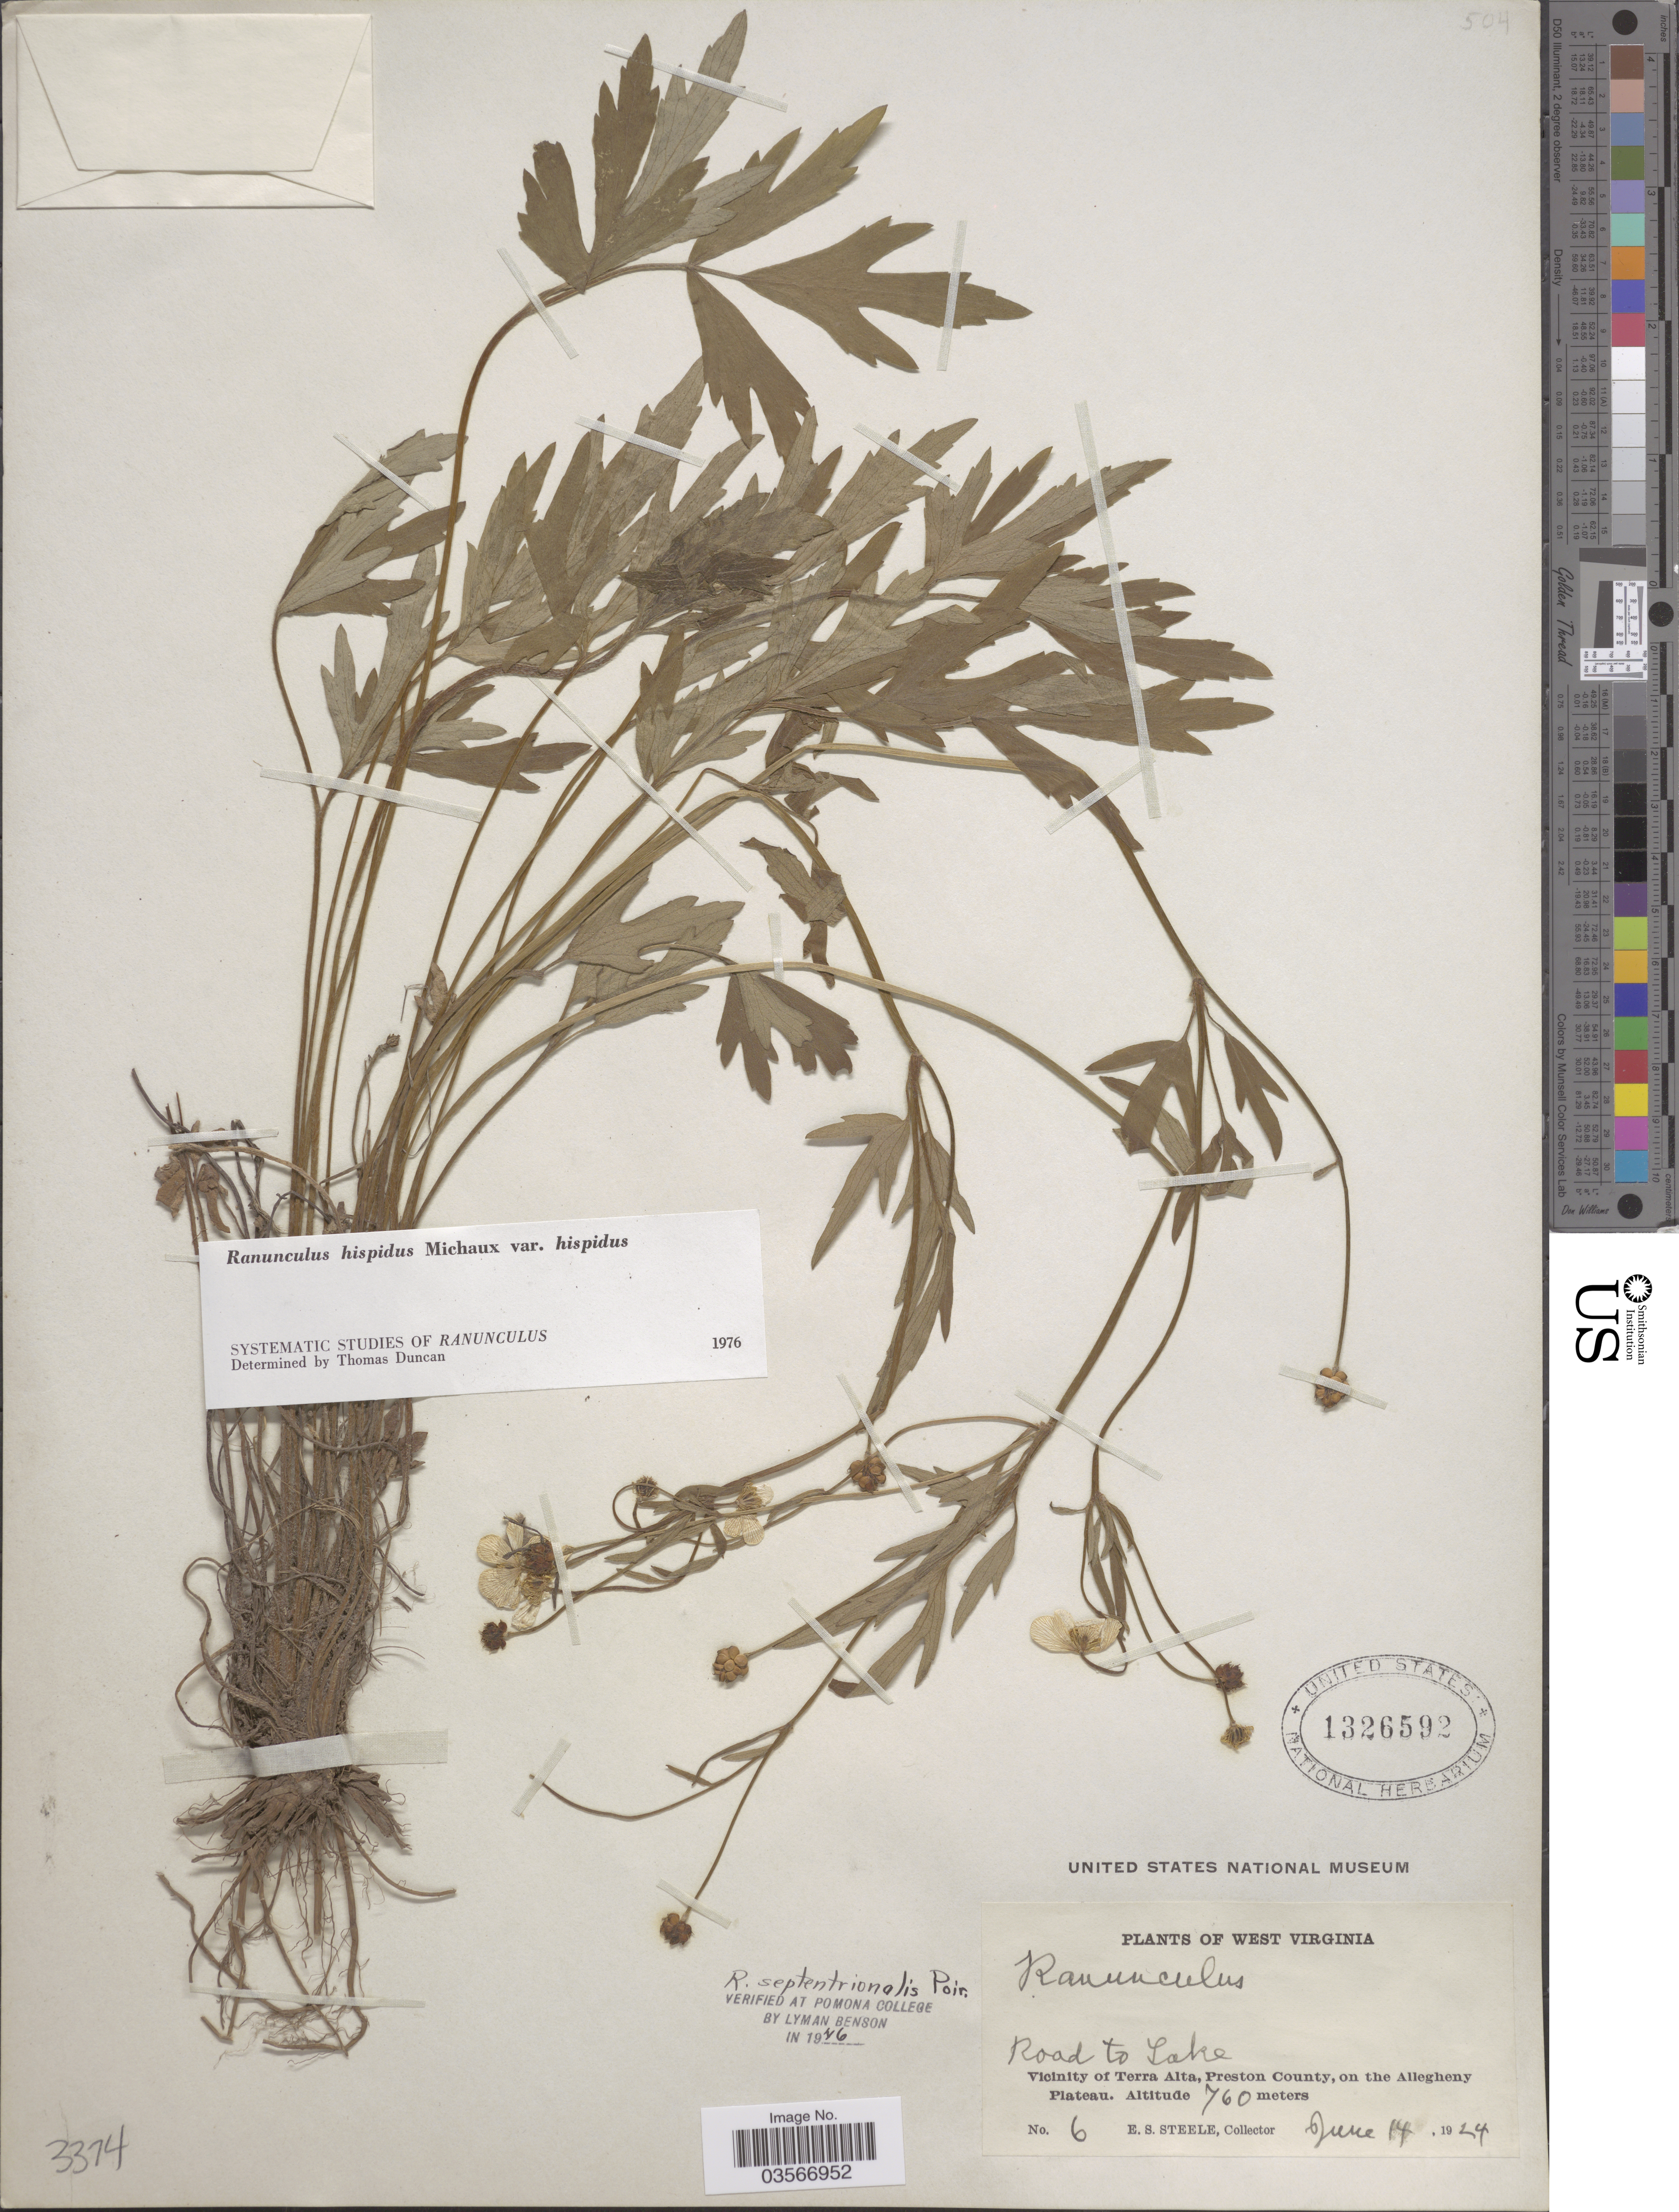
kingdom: Plantae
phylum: Tracheophyta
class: Magnoliopsida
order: Ranunculales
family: Ranunculaceae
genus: Ranunculus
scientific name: Ranunculus hispidus var. hispidus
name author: Michx.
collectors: E. Steele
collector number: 6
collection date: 1924-06-14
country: United States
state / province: West Virginia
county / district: Preston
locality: Road to Lake. Vicinity of Terra Alta, Preston County, on the Allegheny Plateau.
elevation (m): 760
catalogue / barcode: US 1326592